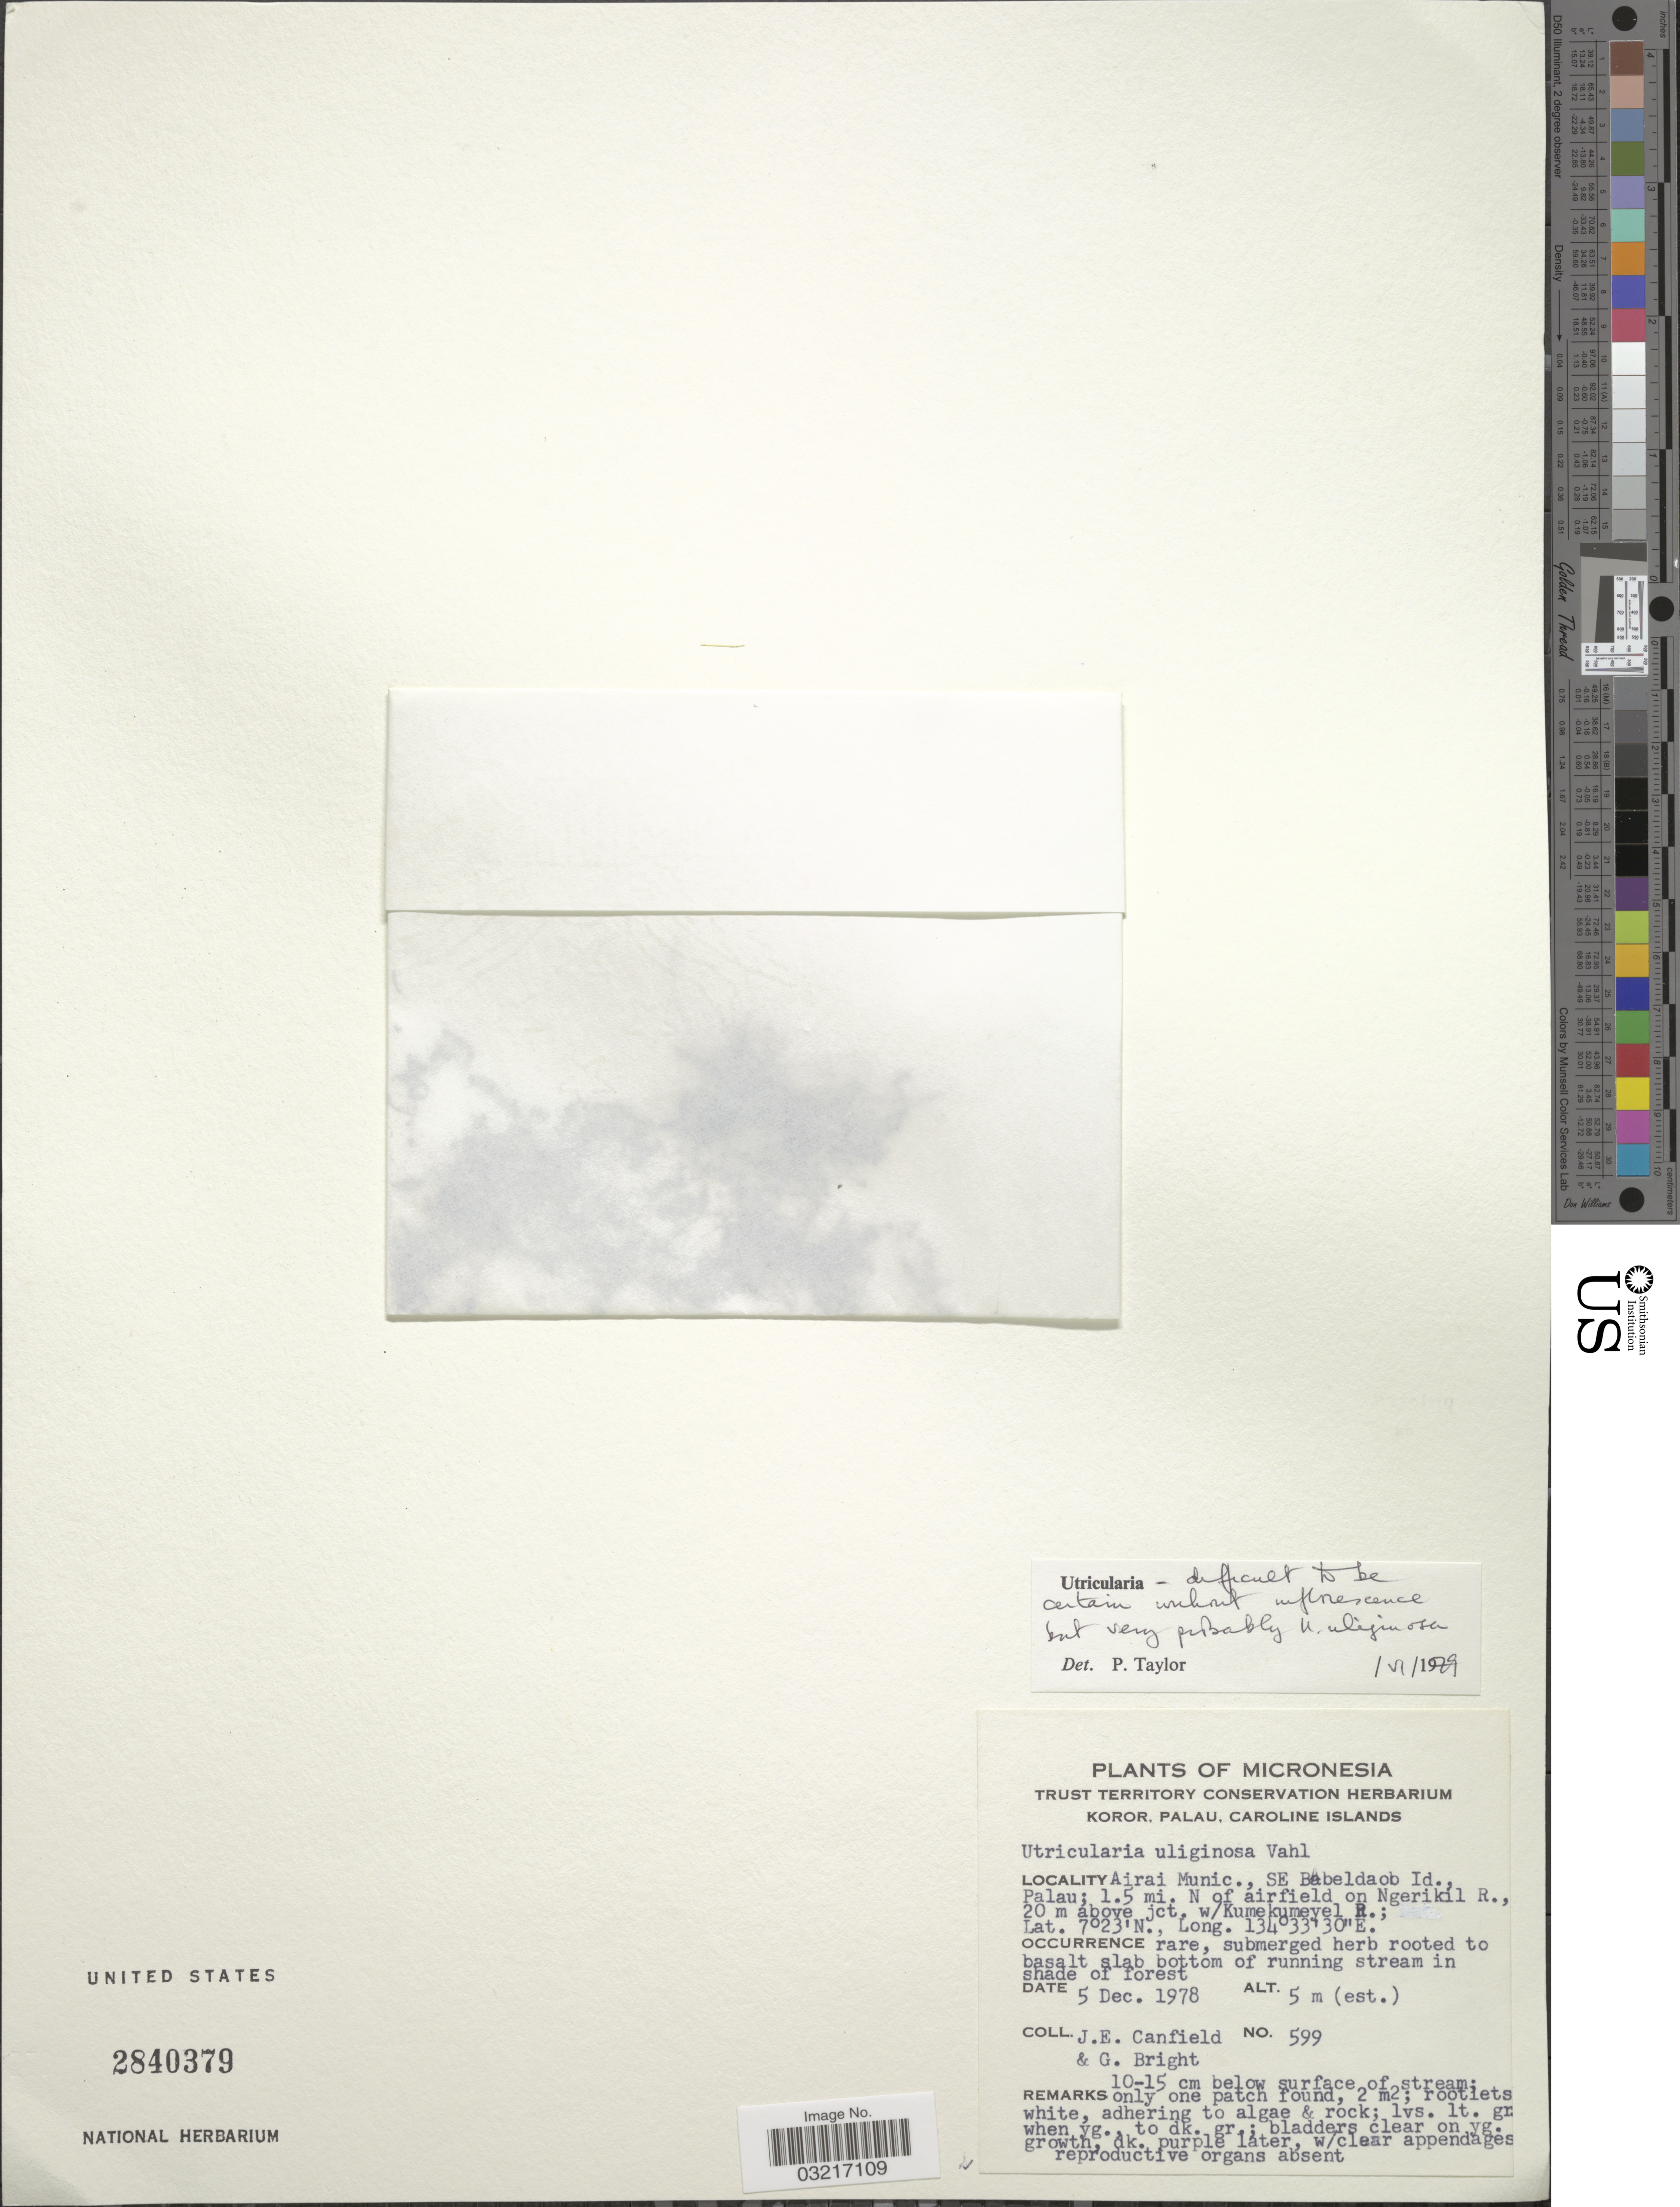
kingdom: Plantae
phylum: Tracheophyta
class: Magnoliopsida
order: Lamiales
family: Lentibulariaceae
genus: Utricularia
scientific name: Utricularia uliginosa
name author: Vahl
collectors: J. E. Canfield & G. Bright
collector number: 599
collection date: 1978-12-05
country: Palau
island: Babeldaob [Babelthuap]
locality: Airai Munic., SE Babeldaob Id., Palau; 1.5 mi. N of airfield on Ngerikil R., 20 m above jct. w/ Kumekumevel R.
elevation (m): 5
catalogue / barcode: US 2840379